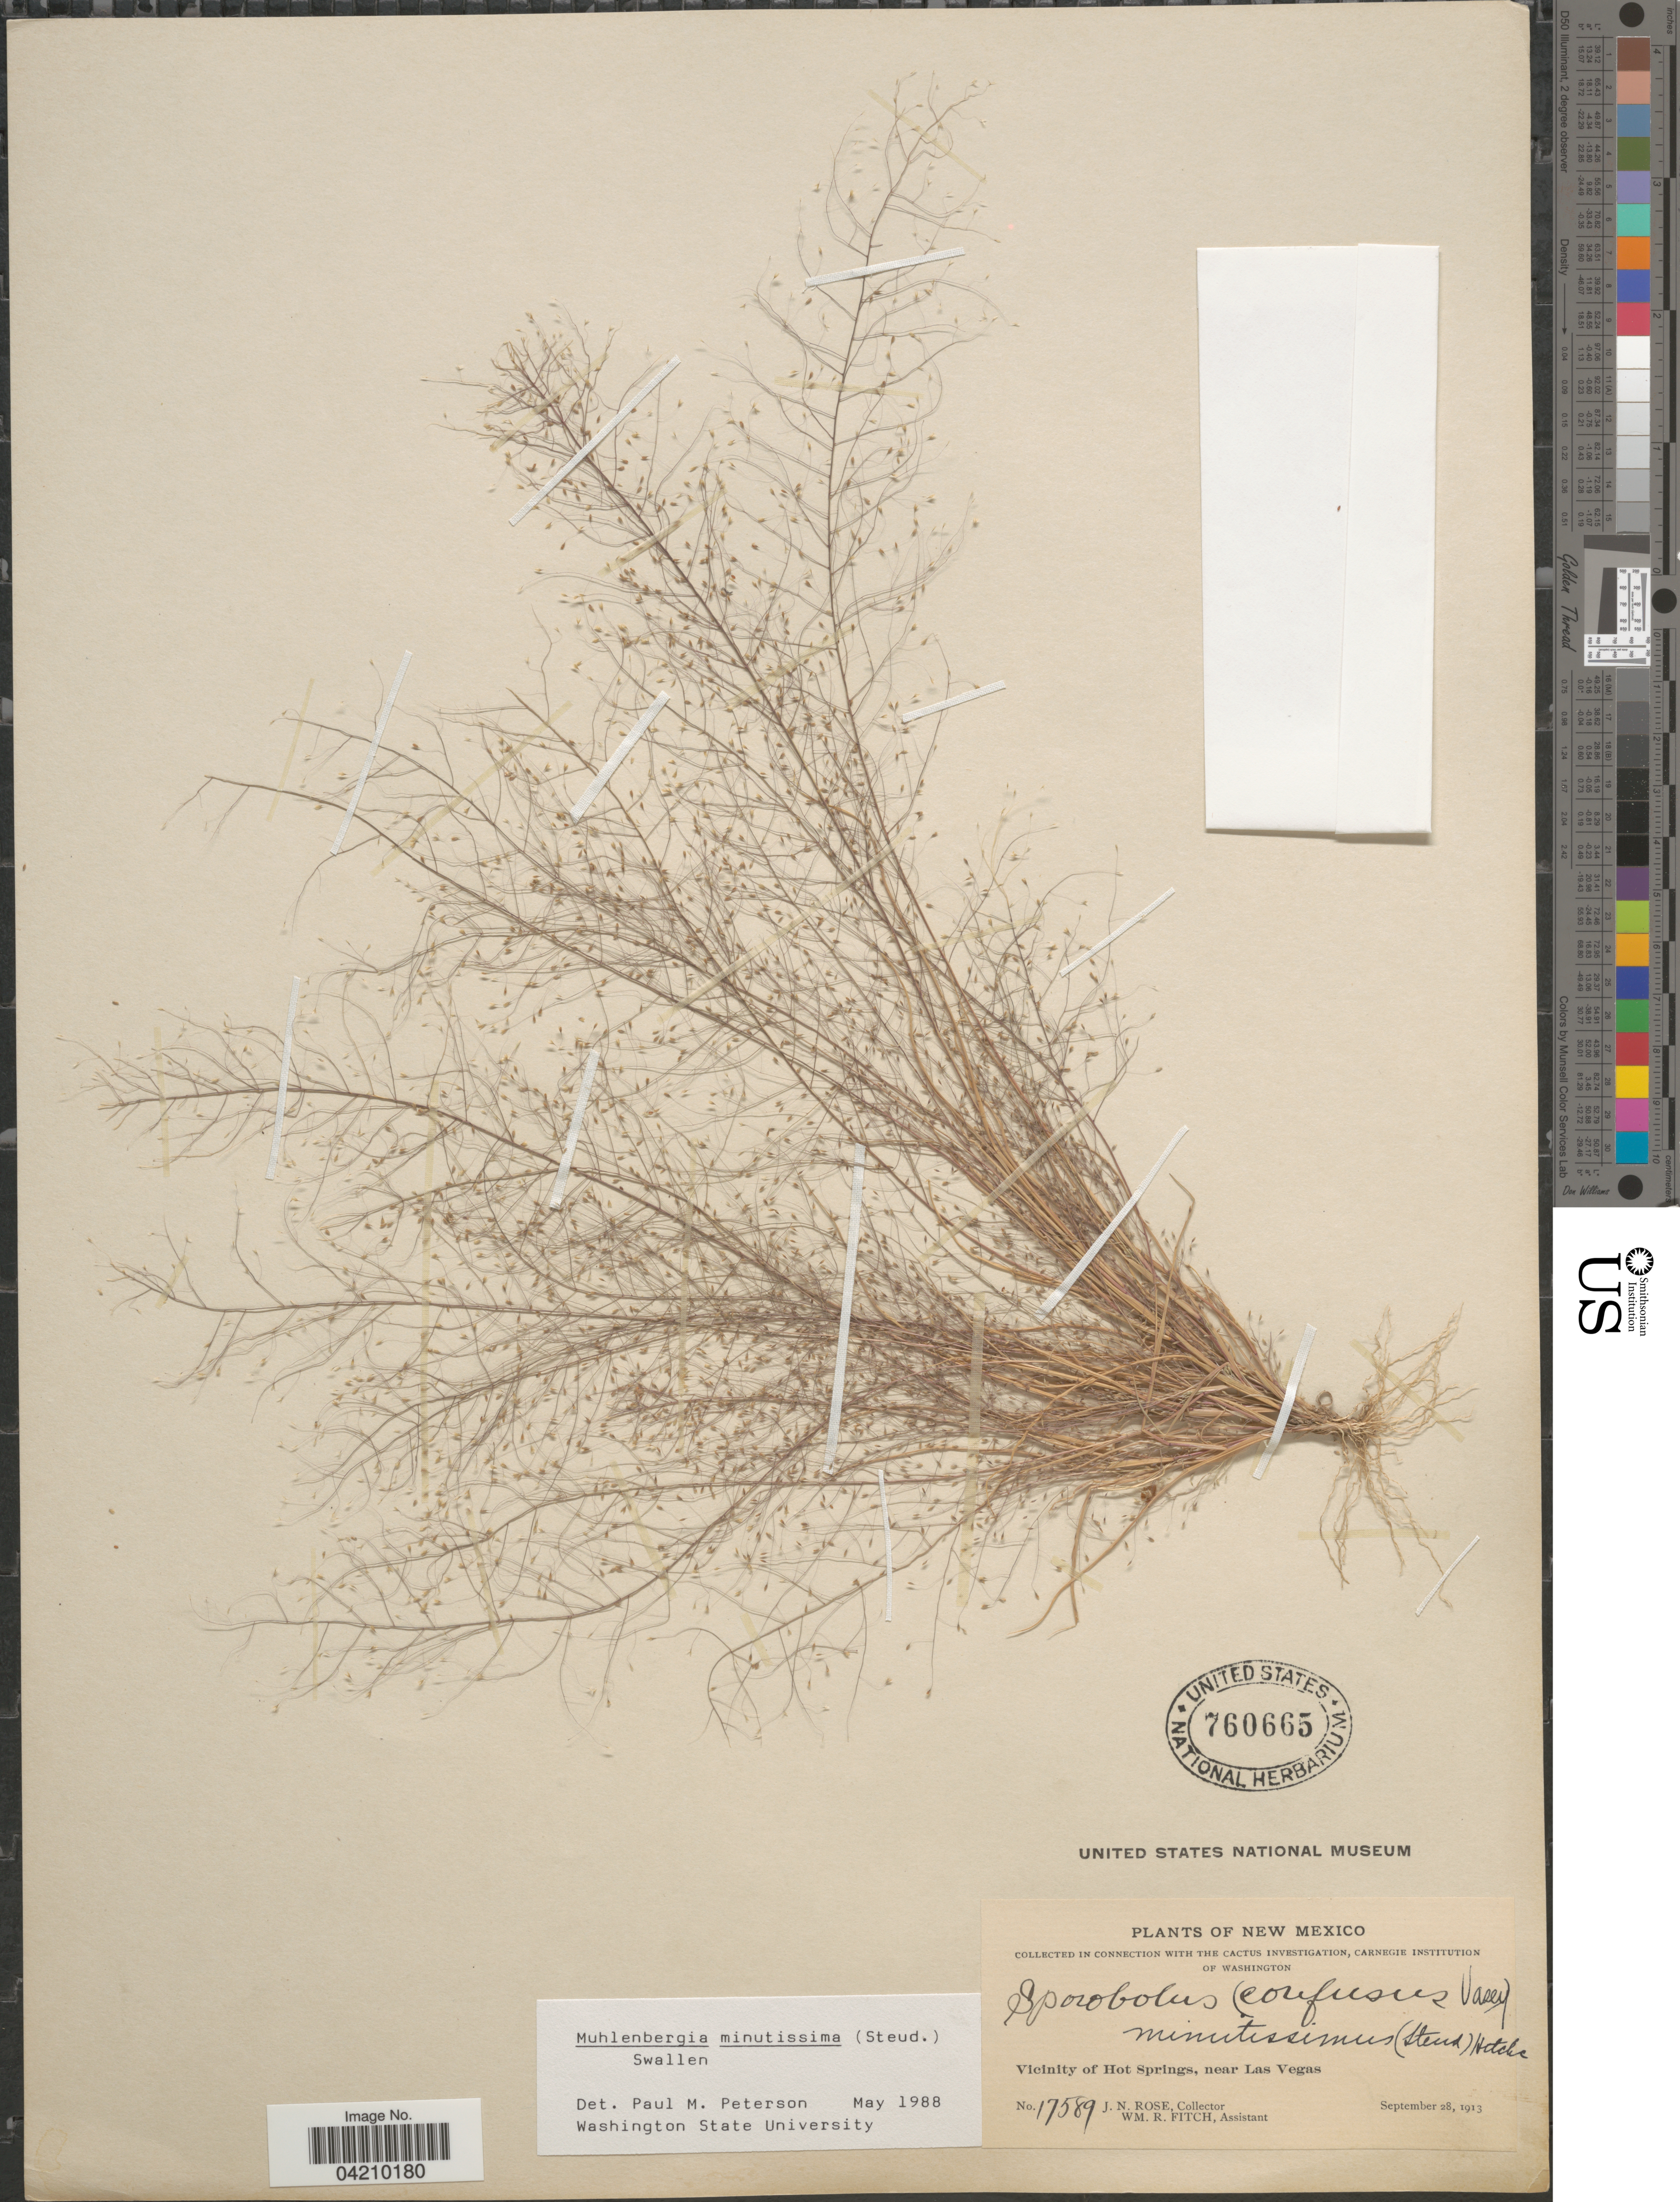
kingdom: Plantae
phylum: Tracheophyta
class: Liliopsida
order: Poales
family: Poaceae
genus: Muhlenbergia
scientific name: Muhlenbergia minutissima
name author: (Steud.) Swallen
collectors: J. N. Rose & W. R. Fitch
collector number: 17589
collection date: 1913-09-28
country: United States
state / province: New Mexico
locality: Vicinity of Hot Springs, near Las Vegas.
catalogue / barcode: US 760665